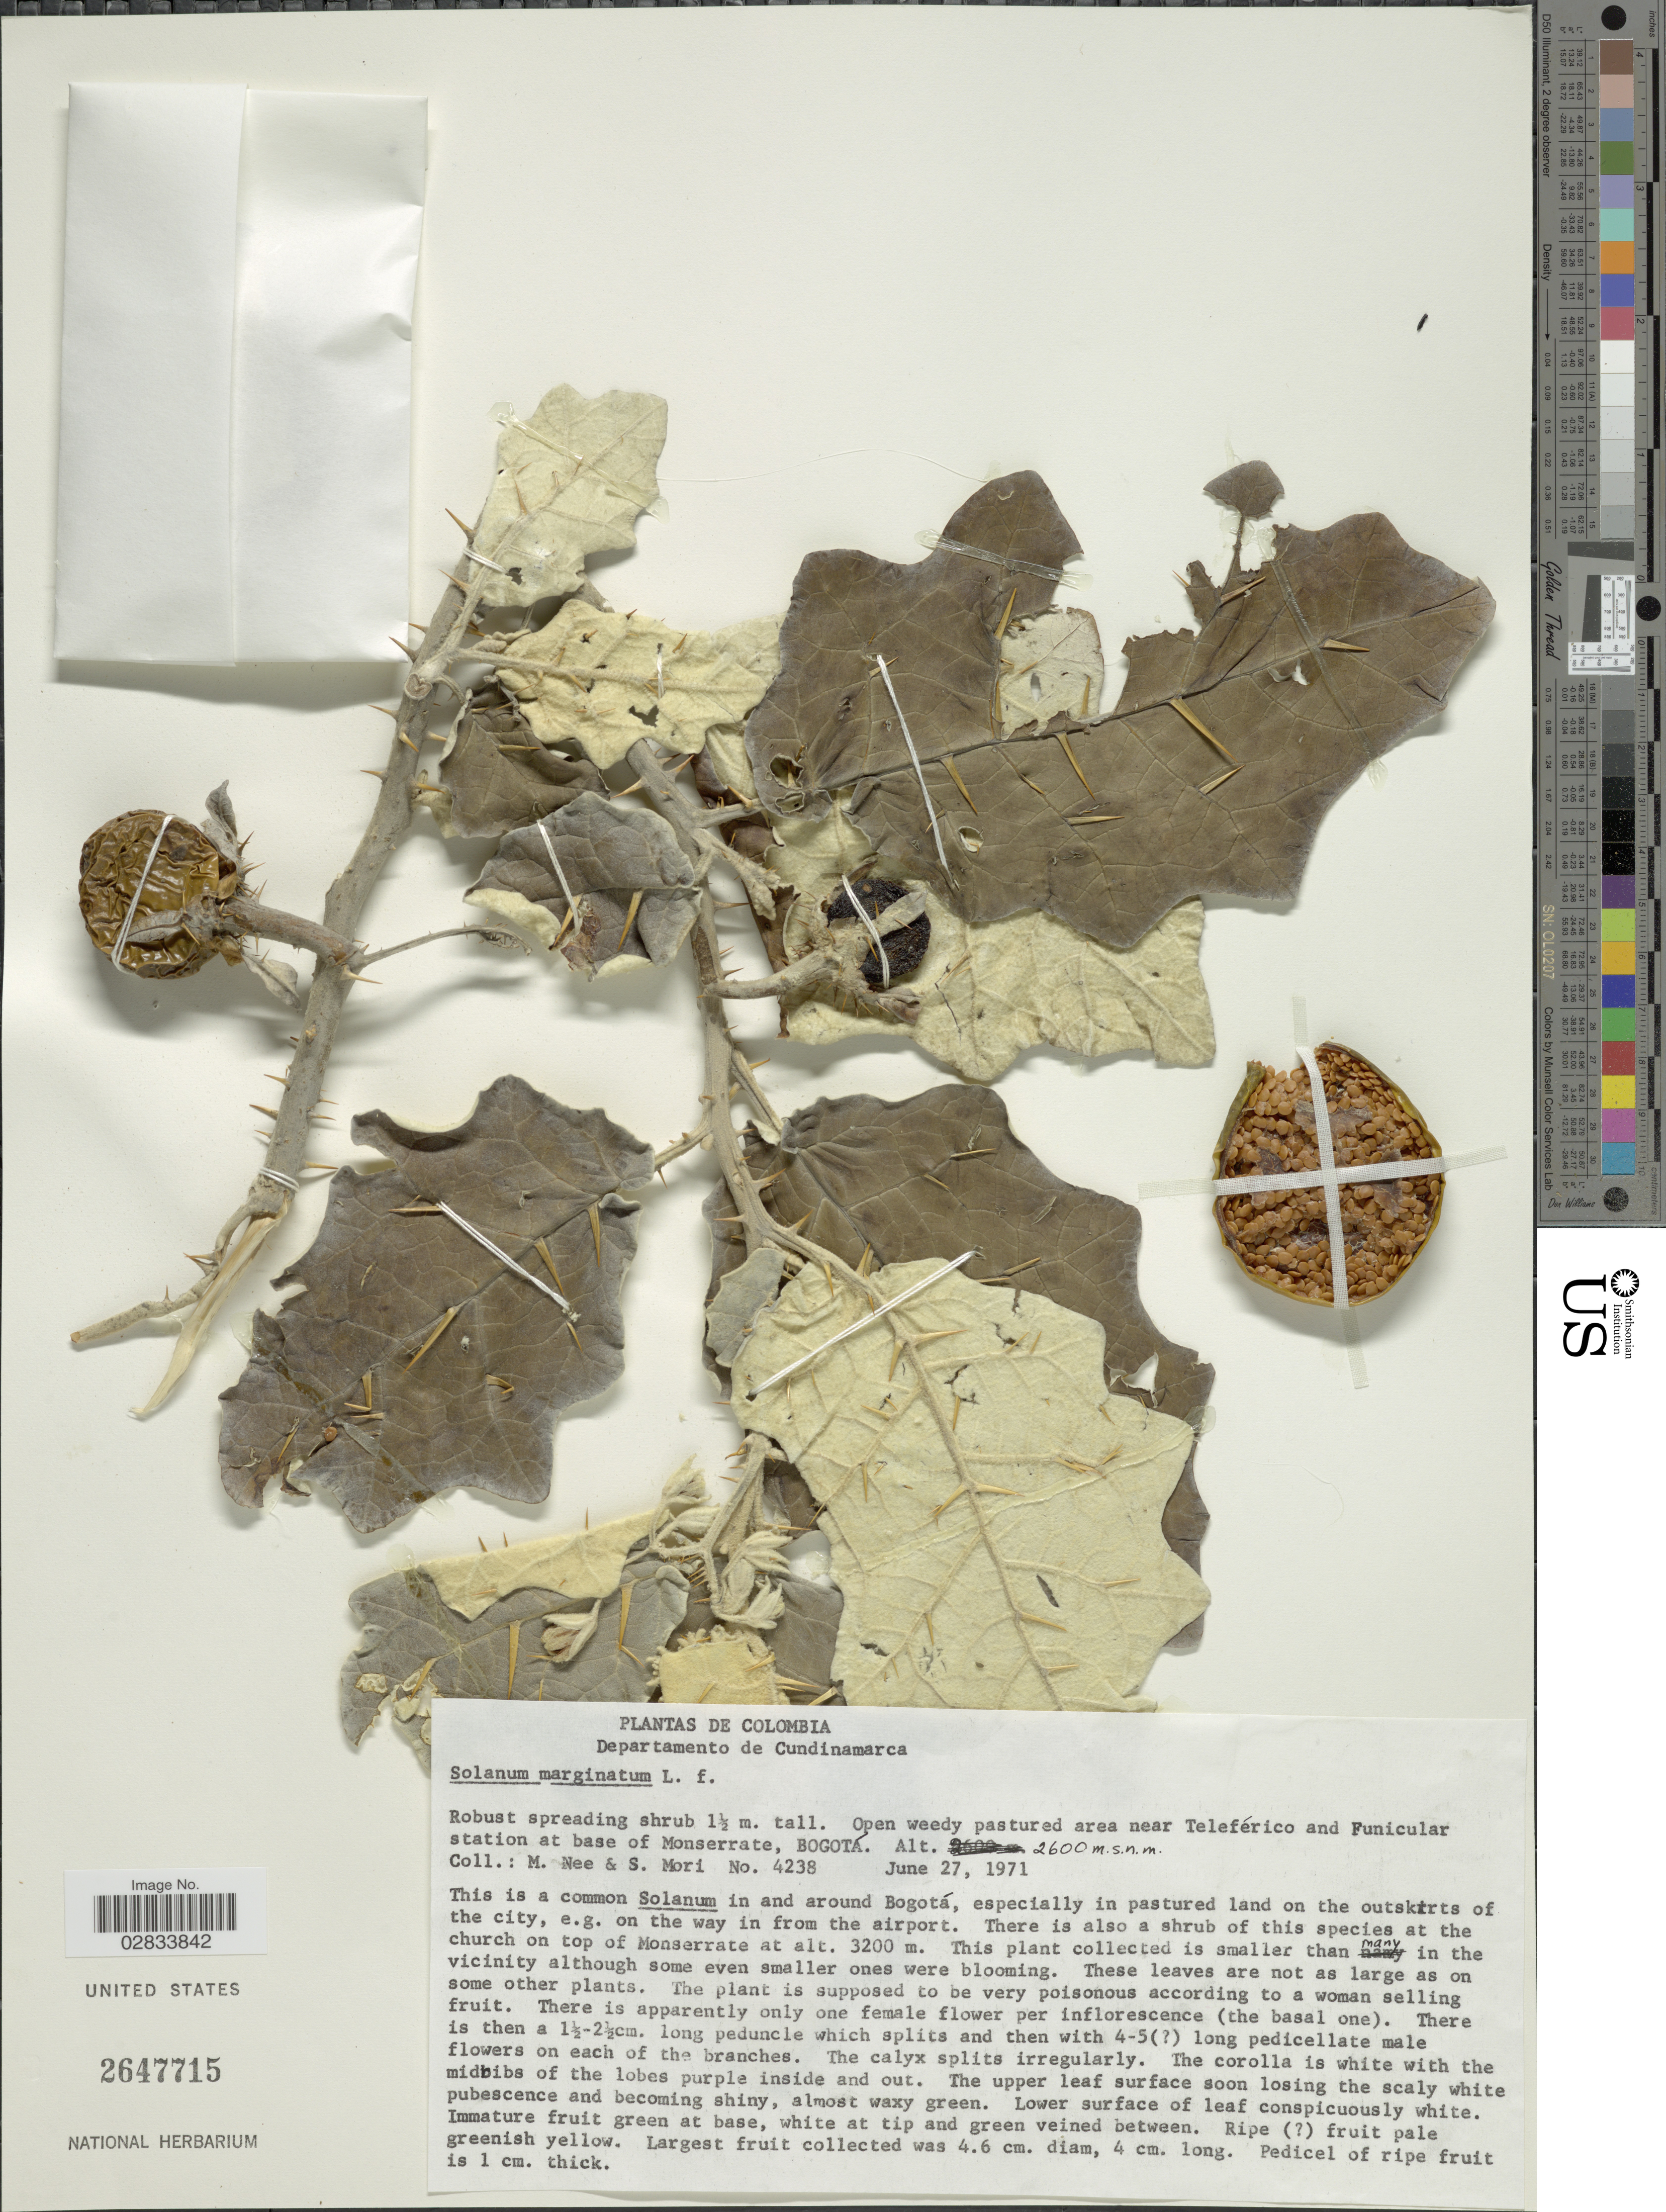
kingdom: Plantae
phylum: Tracheophyta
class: Magnoliopsida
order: Solanales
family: Solanaceae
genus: Solanum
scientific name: Solanum marginatum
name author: L. f.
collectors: M. Nee & S. Mori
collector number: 4238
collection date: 1971-06-27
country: Colombia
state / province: Cundinamarca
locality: Departamento de Cundinamarca, Open weedy pastured area near Teleférico and Funiculas station at base of Monserrate, Bogotá.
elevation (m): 2600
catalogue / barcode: US 2647715